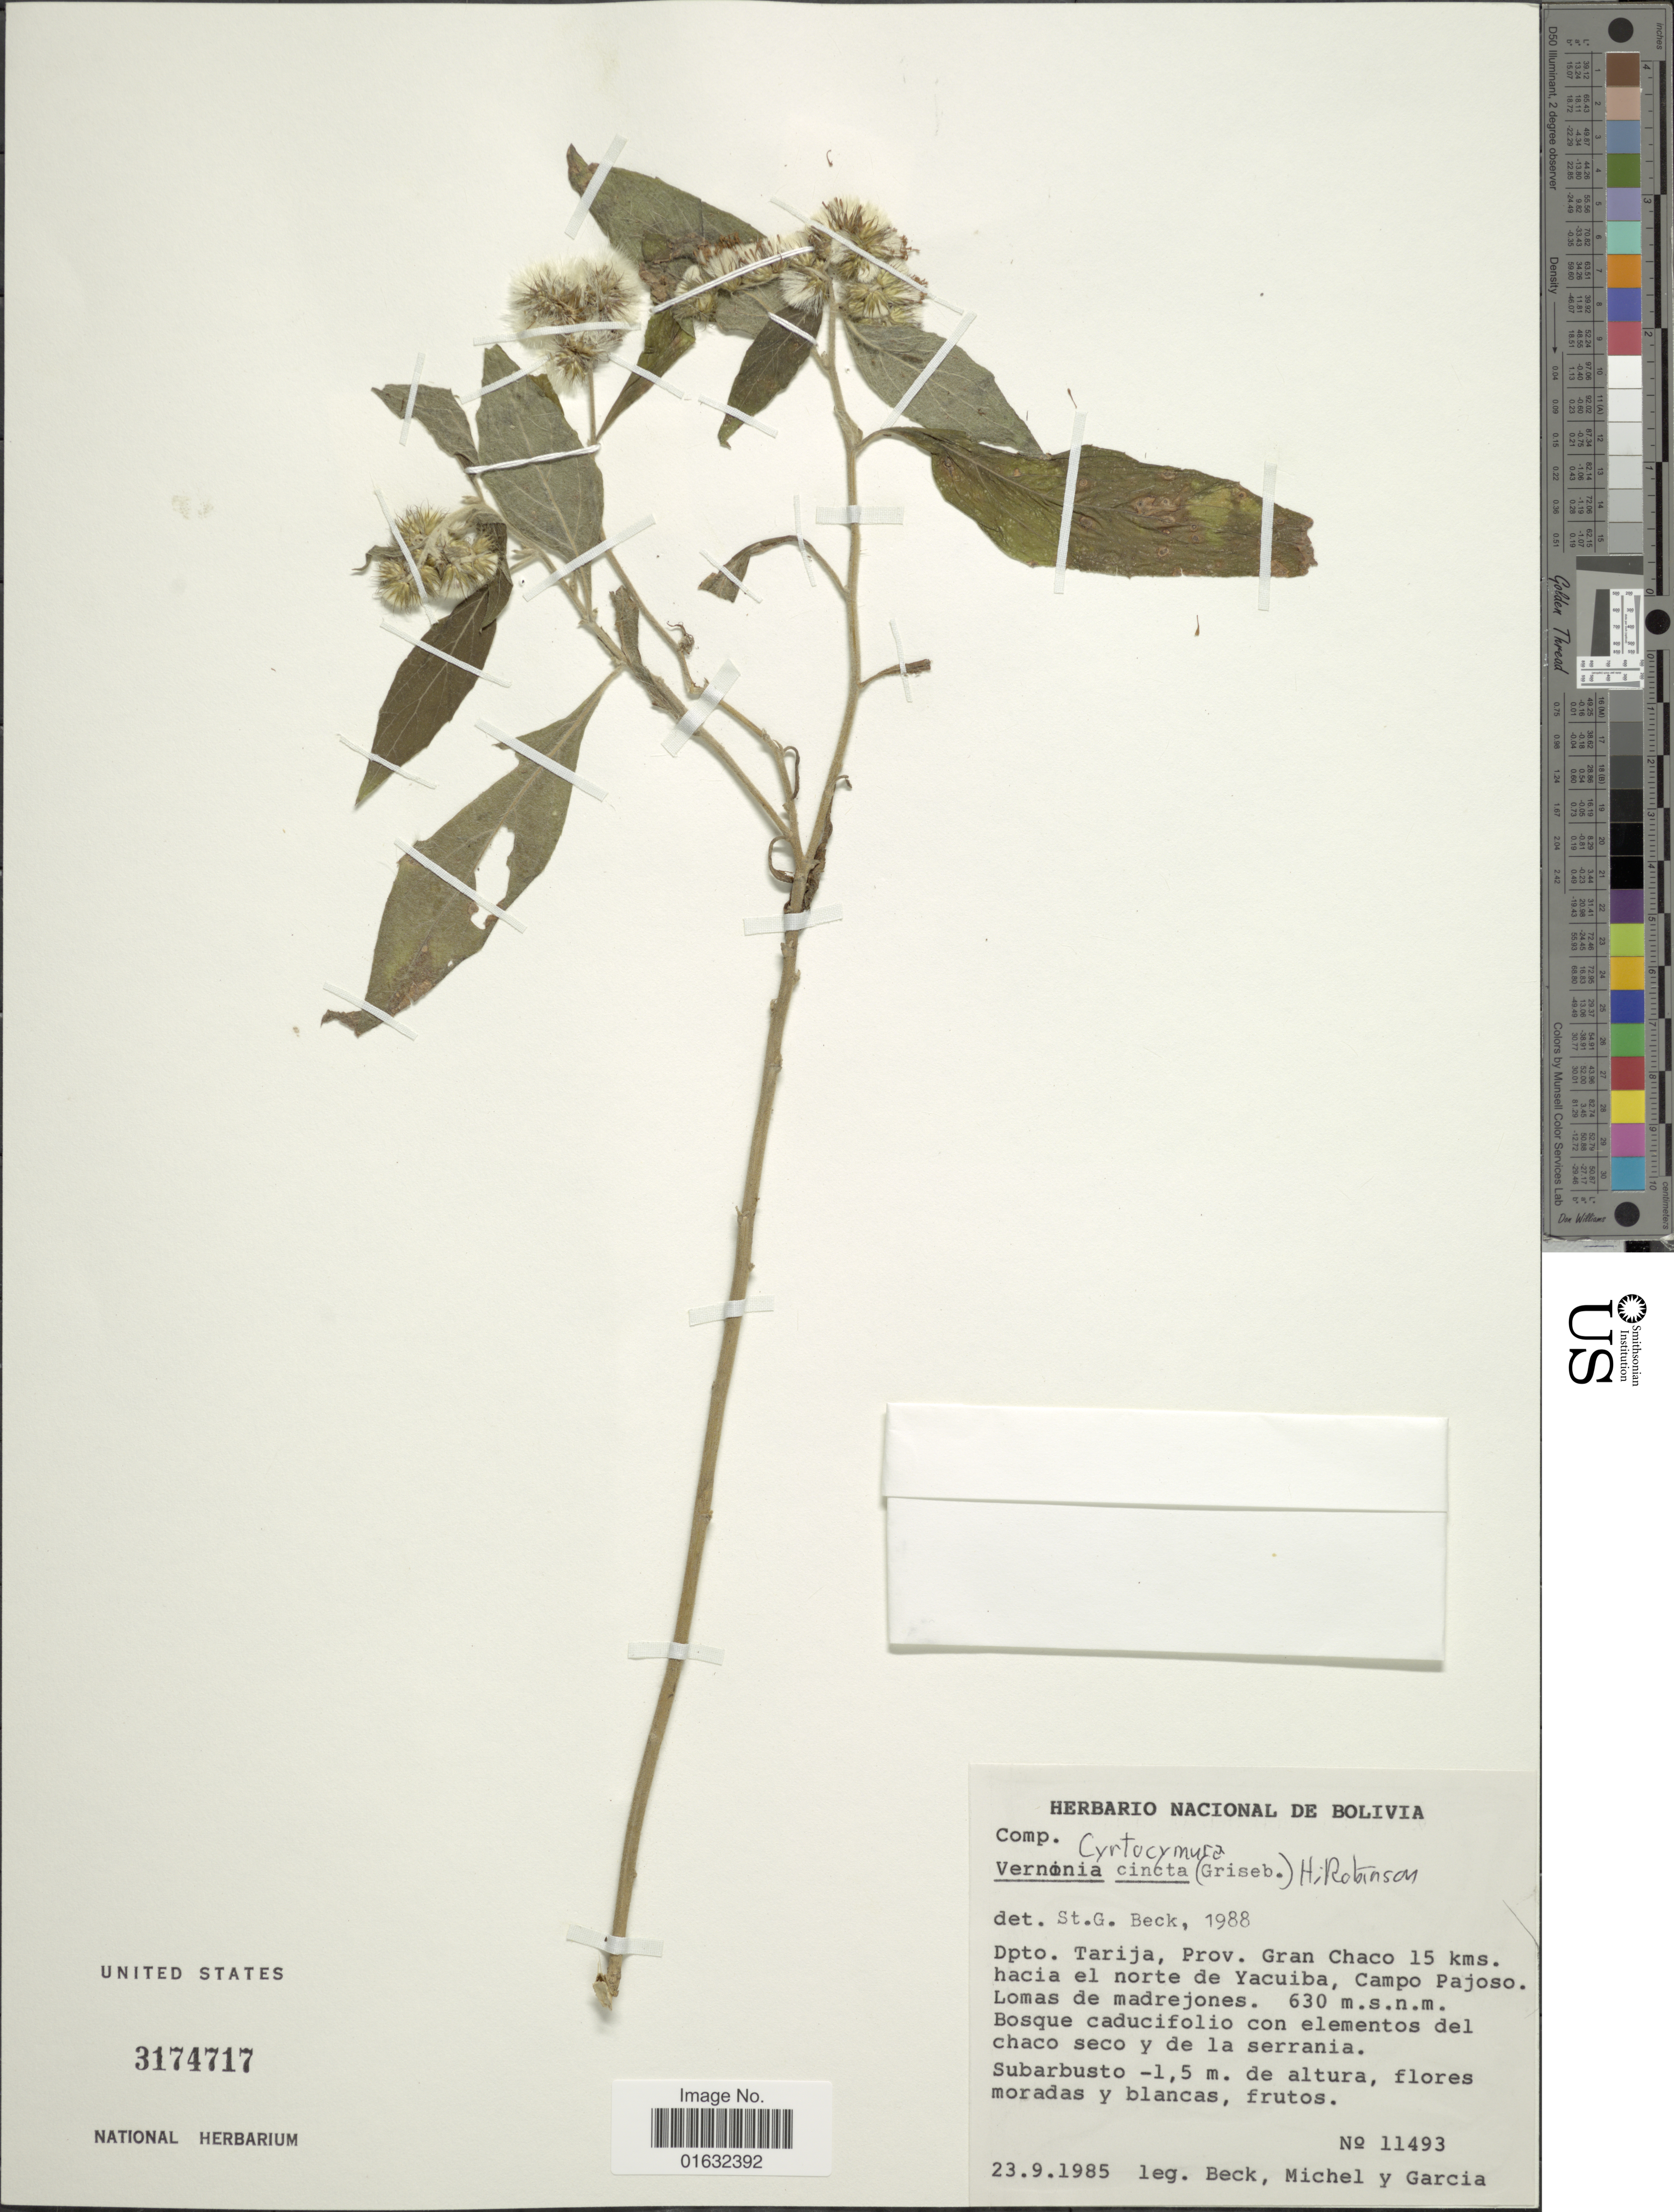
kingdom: Plantae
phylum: Tracheophyta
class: Magnoliopsida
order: Asterales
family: Asteraceae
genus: Cyrtocymura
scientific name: Cyrtocymura cincta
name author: (Griseb.) H. Rob.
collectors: -- Beck, -. Michel & H. Garcia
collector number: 11493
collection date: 1985-09-23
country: Bolivia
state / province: Tarija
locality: Prov. Gran Chaco 15 kms. hacia el norte de Yacuiba, Campo Pajoso, Lomas de madrejones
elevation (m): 630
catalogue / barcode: US 3174717